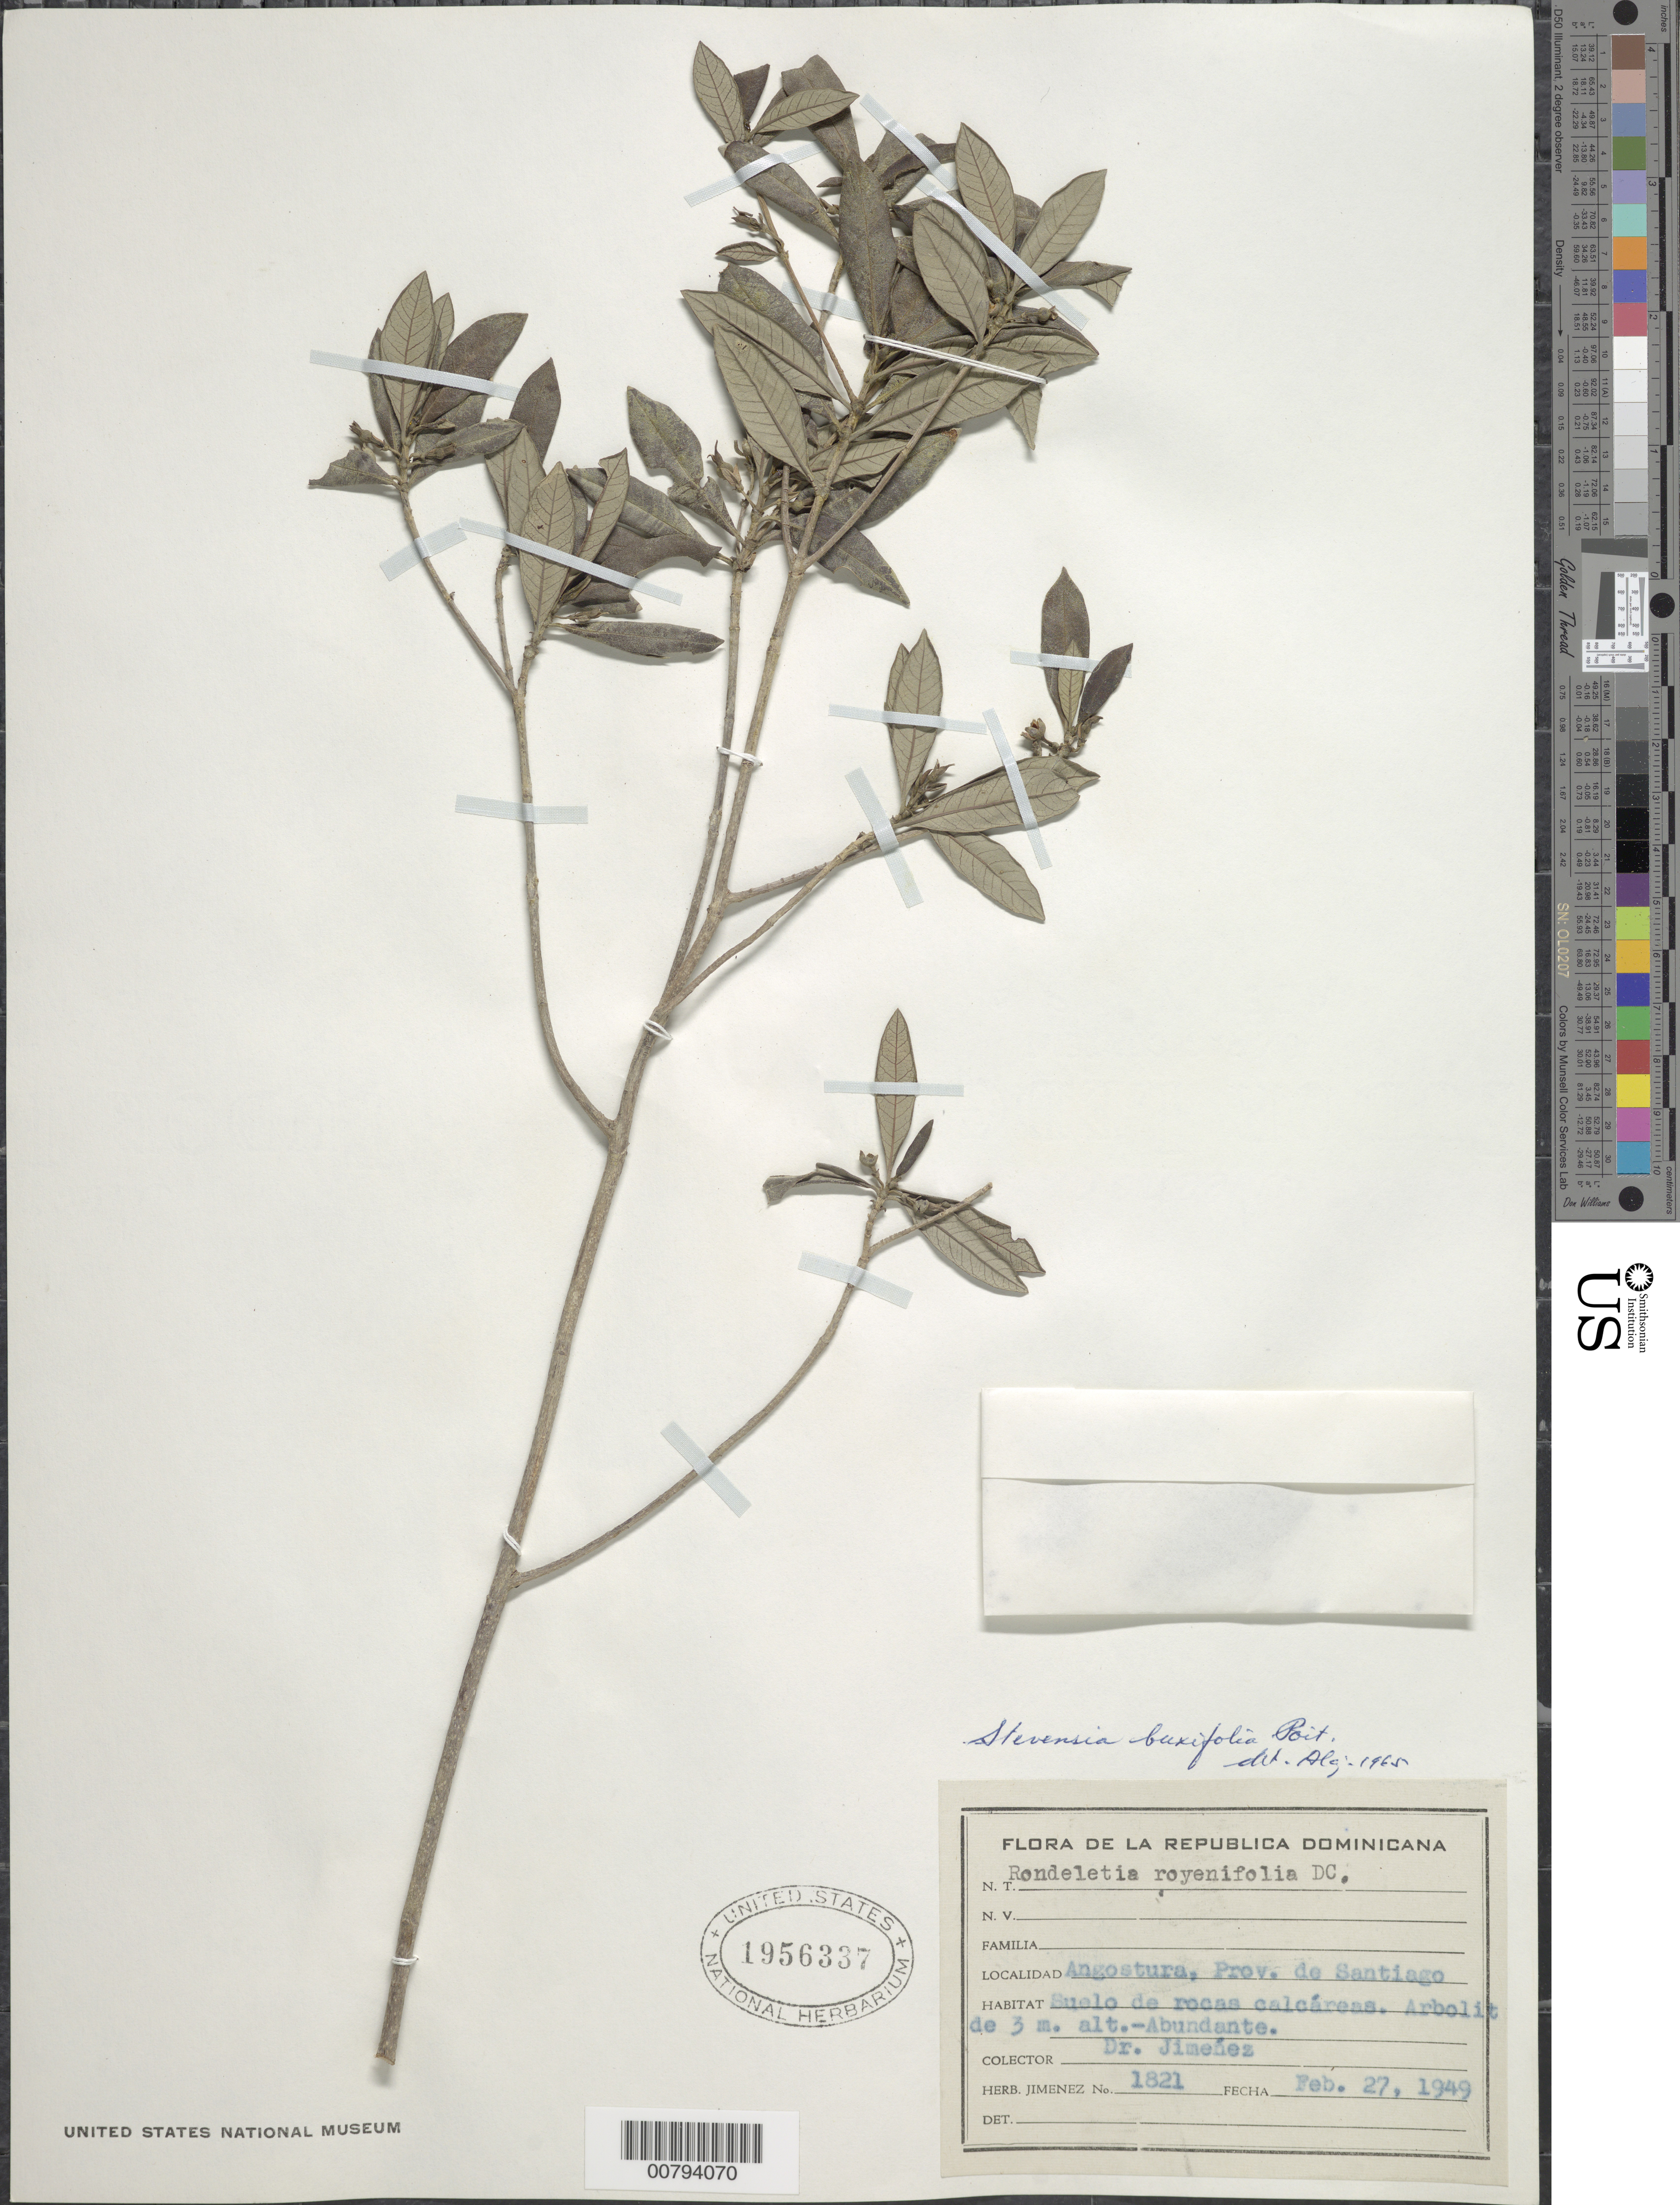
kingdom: Plantae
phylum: Tracheophyta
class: Magnoliopsida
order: Gentianales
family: Rubiaceae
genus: Stevensia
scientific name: Stevensia buxifolia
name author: Poit.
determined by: Alg., Bro.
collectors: J. J. Jiménez Almonte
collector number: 1821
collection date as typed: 27 Feb 1949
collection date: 1949-02-27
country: Dominican Republic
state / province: Santiago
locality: Angostura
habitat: Suelo de rocas calcareas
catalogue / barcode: US 1956337